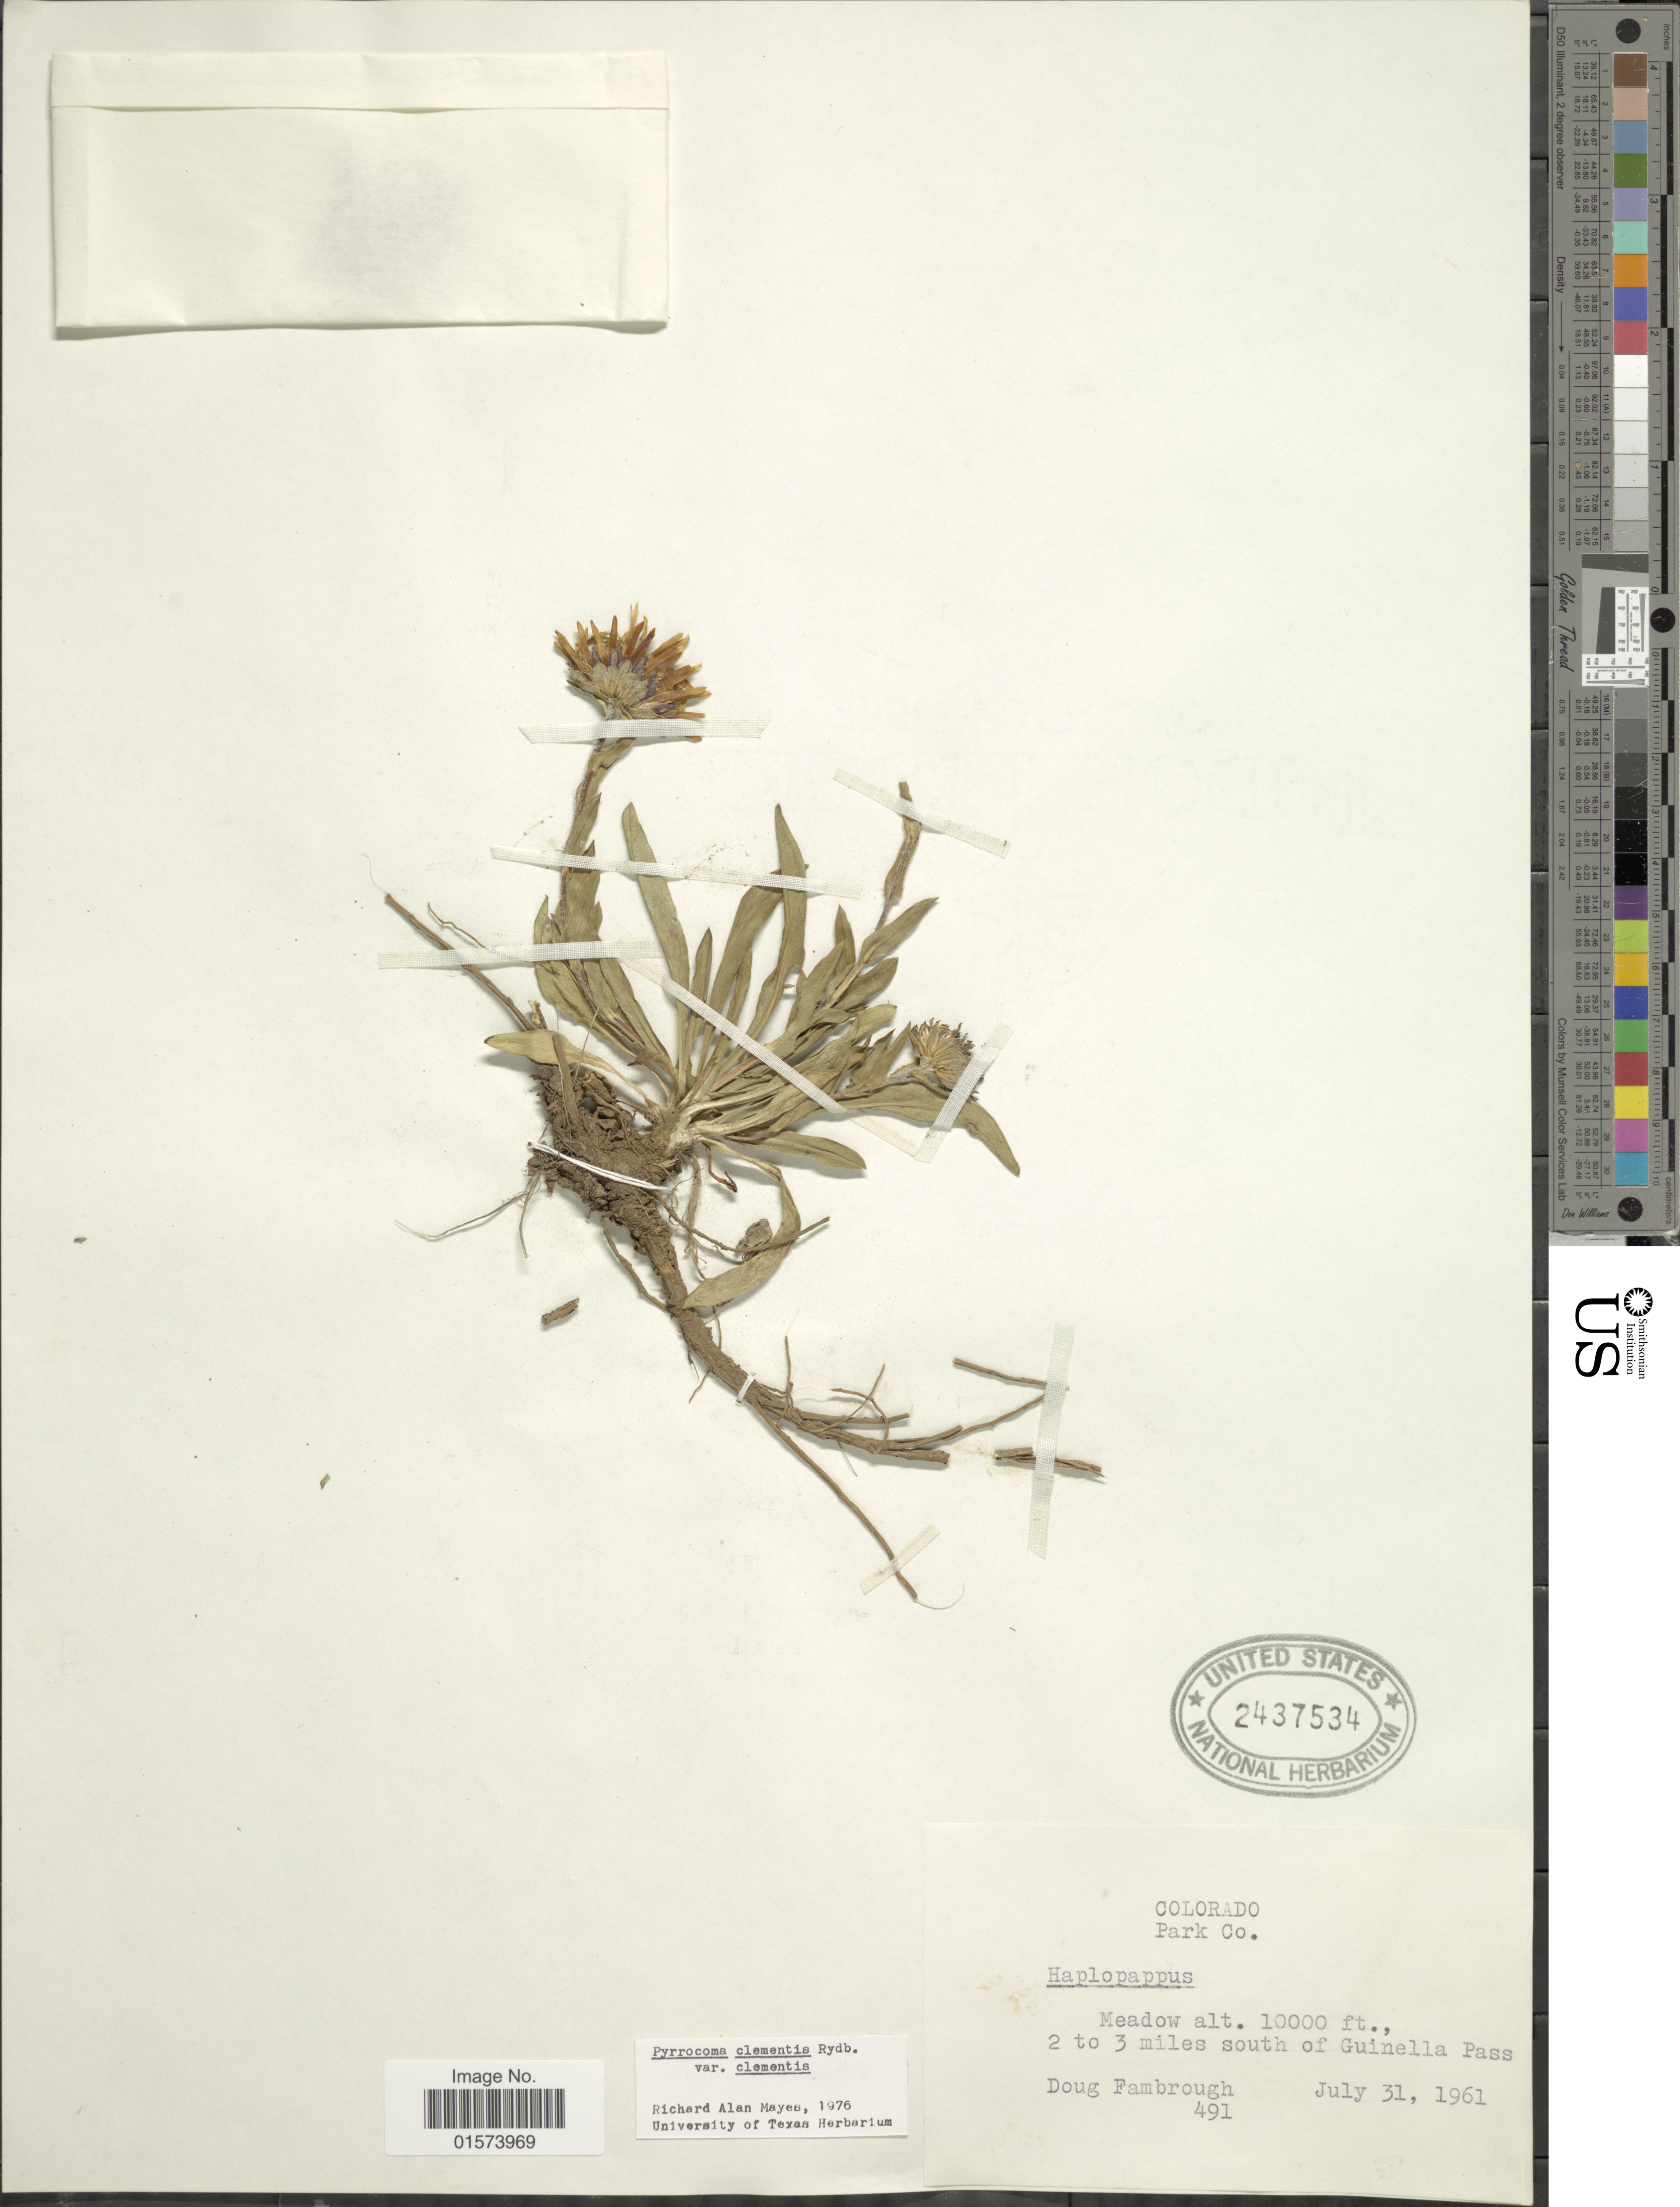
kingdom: Plantae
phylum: Tracheophyta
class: Magnoliopsida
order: Asterales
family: Asteraceae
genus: Pyrrocoma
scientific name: Pyrrocoma clementis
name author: Rydb.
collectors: D. Fambrough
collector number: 491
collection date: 1961-07-31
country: United States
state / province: Colorado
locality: Park Co., Meadow, 2 to 3 miles south of Guinella Pass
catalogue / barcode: US 2437534